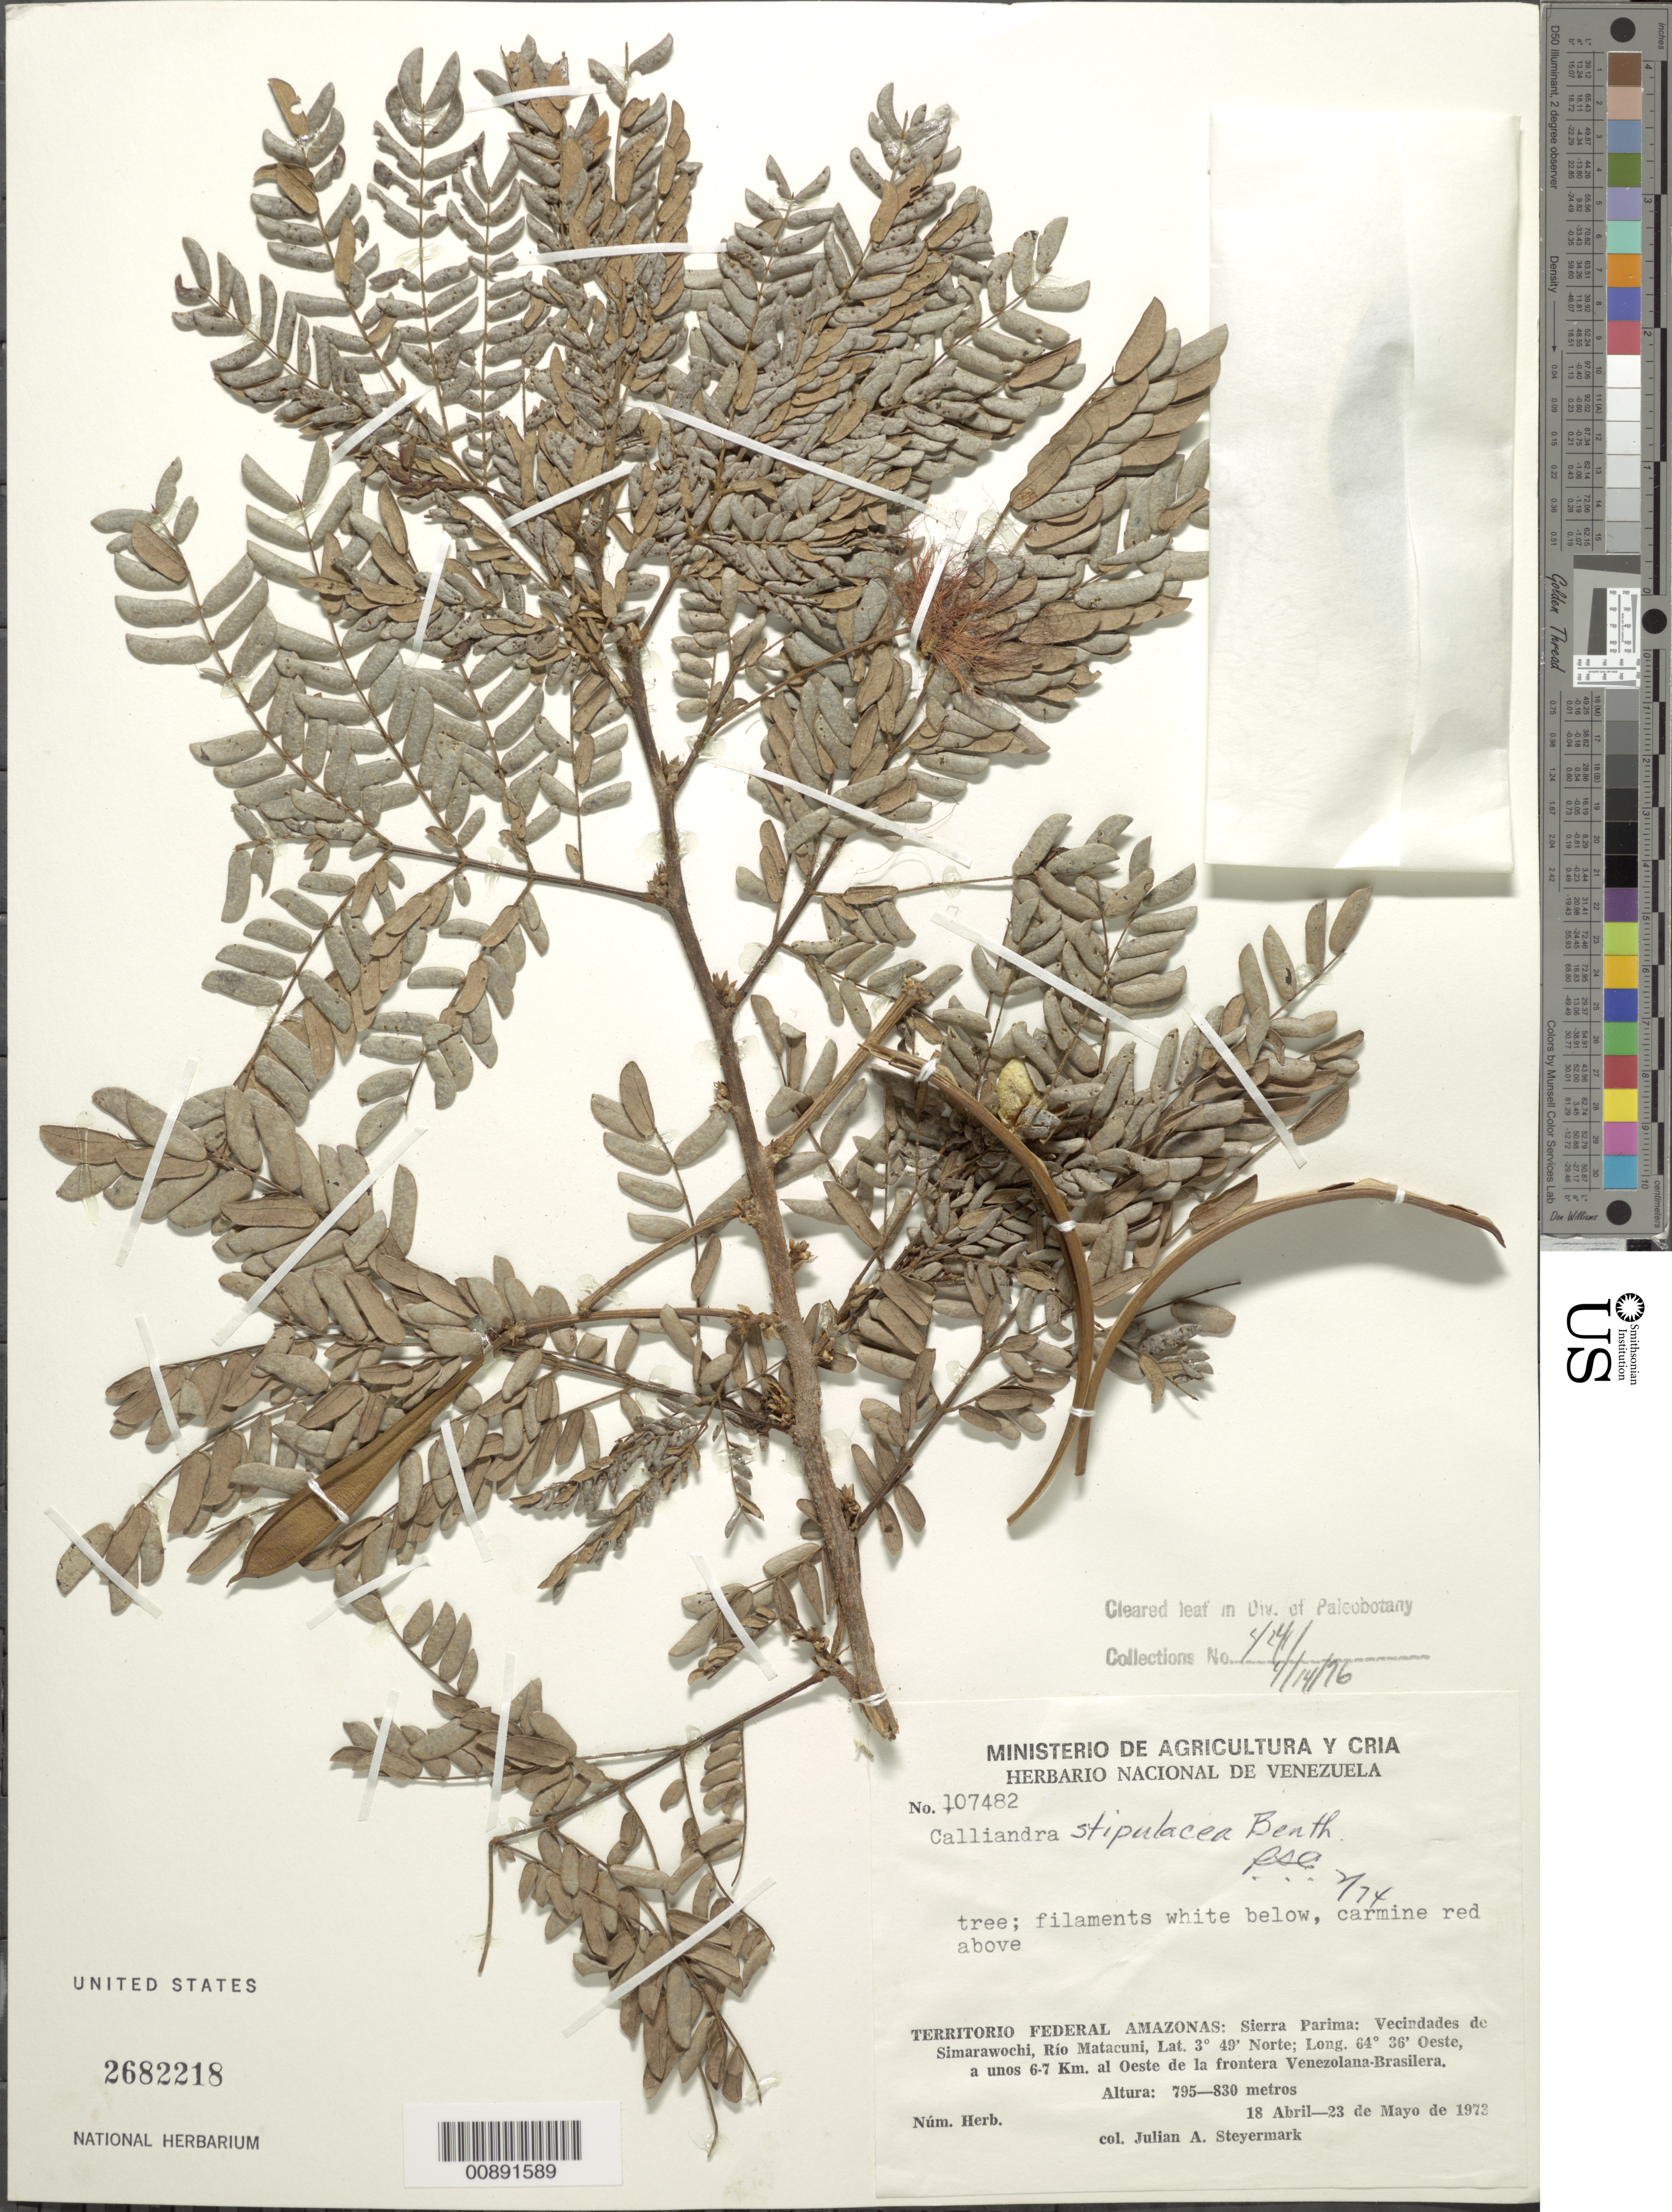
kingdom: Plantae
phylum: Tracheophyta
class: Magnoliopsida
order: Fabales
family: Fabaceae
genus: Calliandra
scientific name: Calliandra laxa var. stipulacea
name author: (Benth.) Barneby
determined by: Cowan, R. S.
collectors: J. Steyermark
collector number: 107482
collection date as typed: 18-Apr-73 to 23-May-73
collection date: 1973-04-18/1973-05-23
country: Venezuela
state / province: Amazonas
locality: Sierra Parima; vec de Simarawochi, Río Matacuni, a unos 6-7 km al oeste de la frontera Venezolana-Brasilera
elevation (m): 795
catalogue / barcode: US 2682218